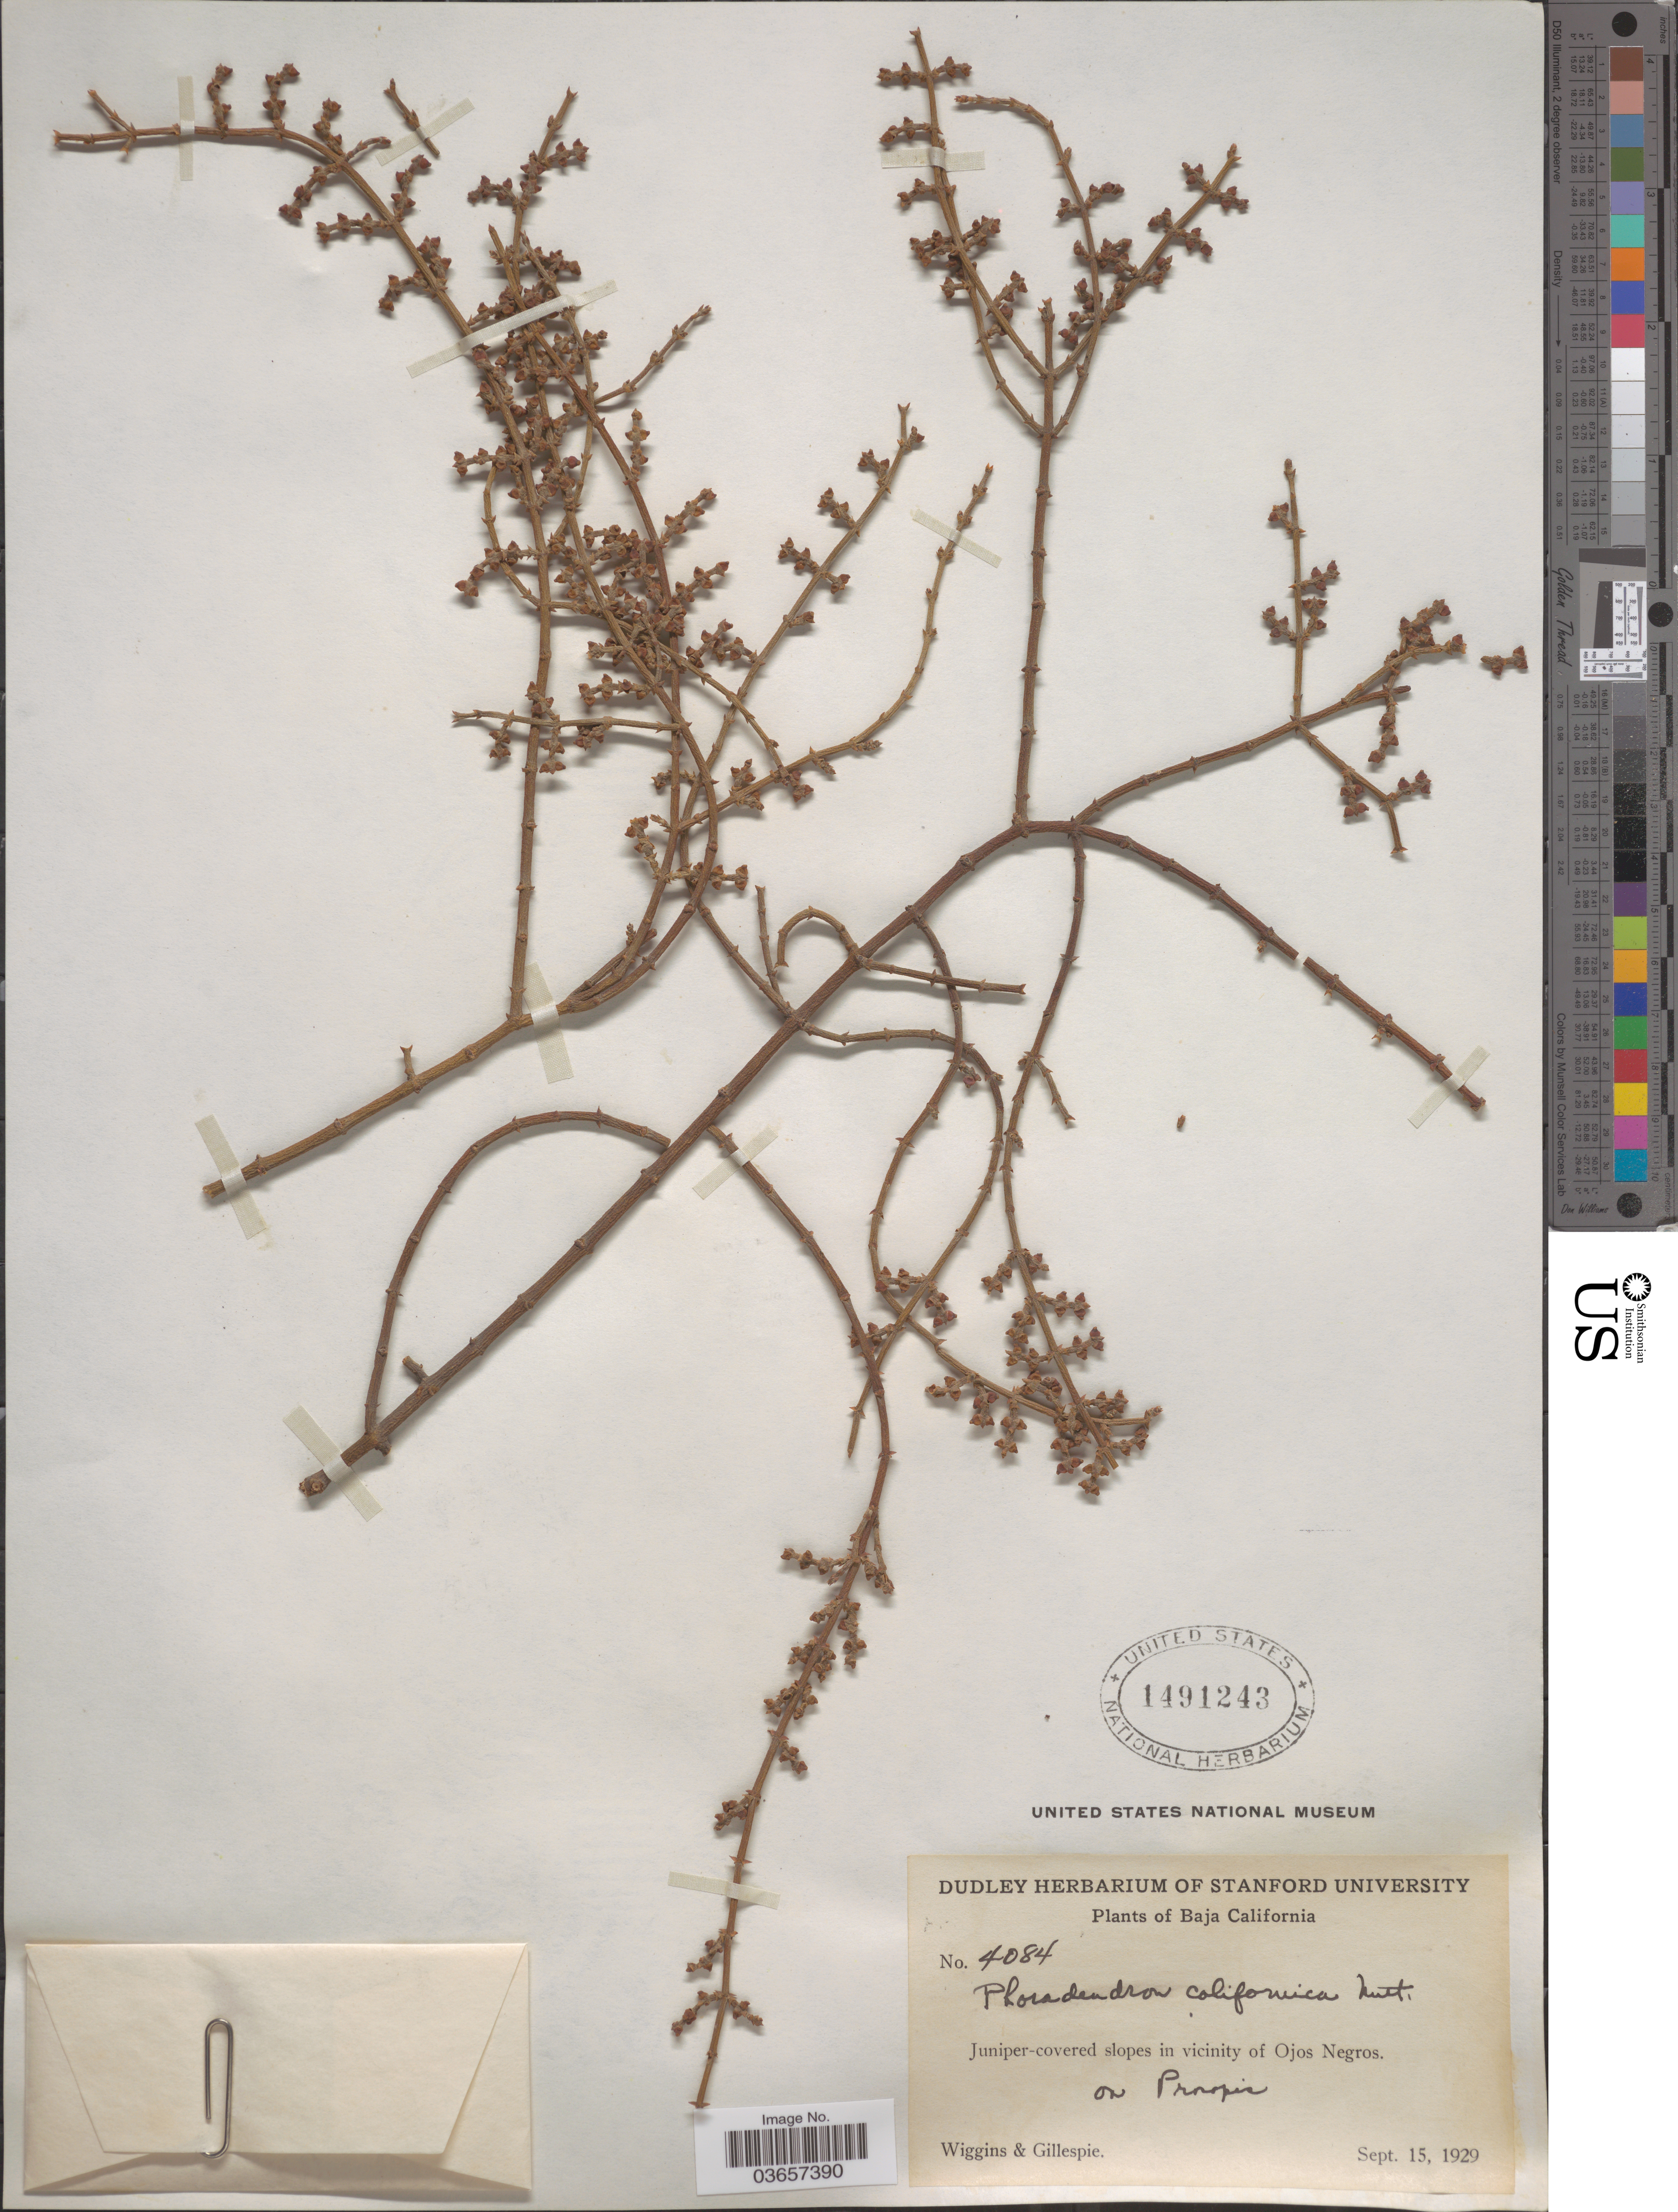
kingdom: Plantae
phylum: Tracheophyta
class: Magnoliopsida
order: Santalales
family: Viscaceae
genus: Phoradendron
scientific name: Phoradendron californicum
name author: Nutt.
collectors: -- Wiggins & -- Gillespie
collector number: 4084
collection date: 1929-09-15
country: Mexico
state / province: Baja California Norte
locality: Juniper-covered slopes in vicinity of Ojos Negros. On Prosopis.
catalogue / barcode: US 1491243